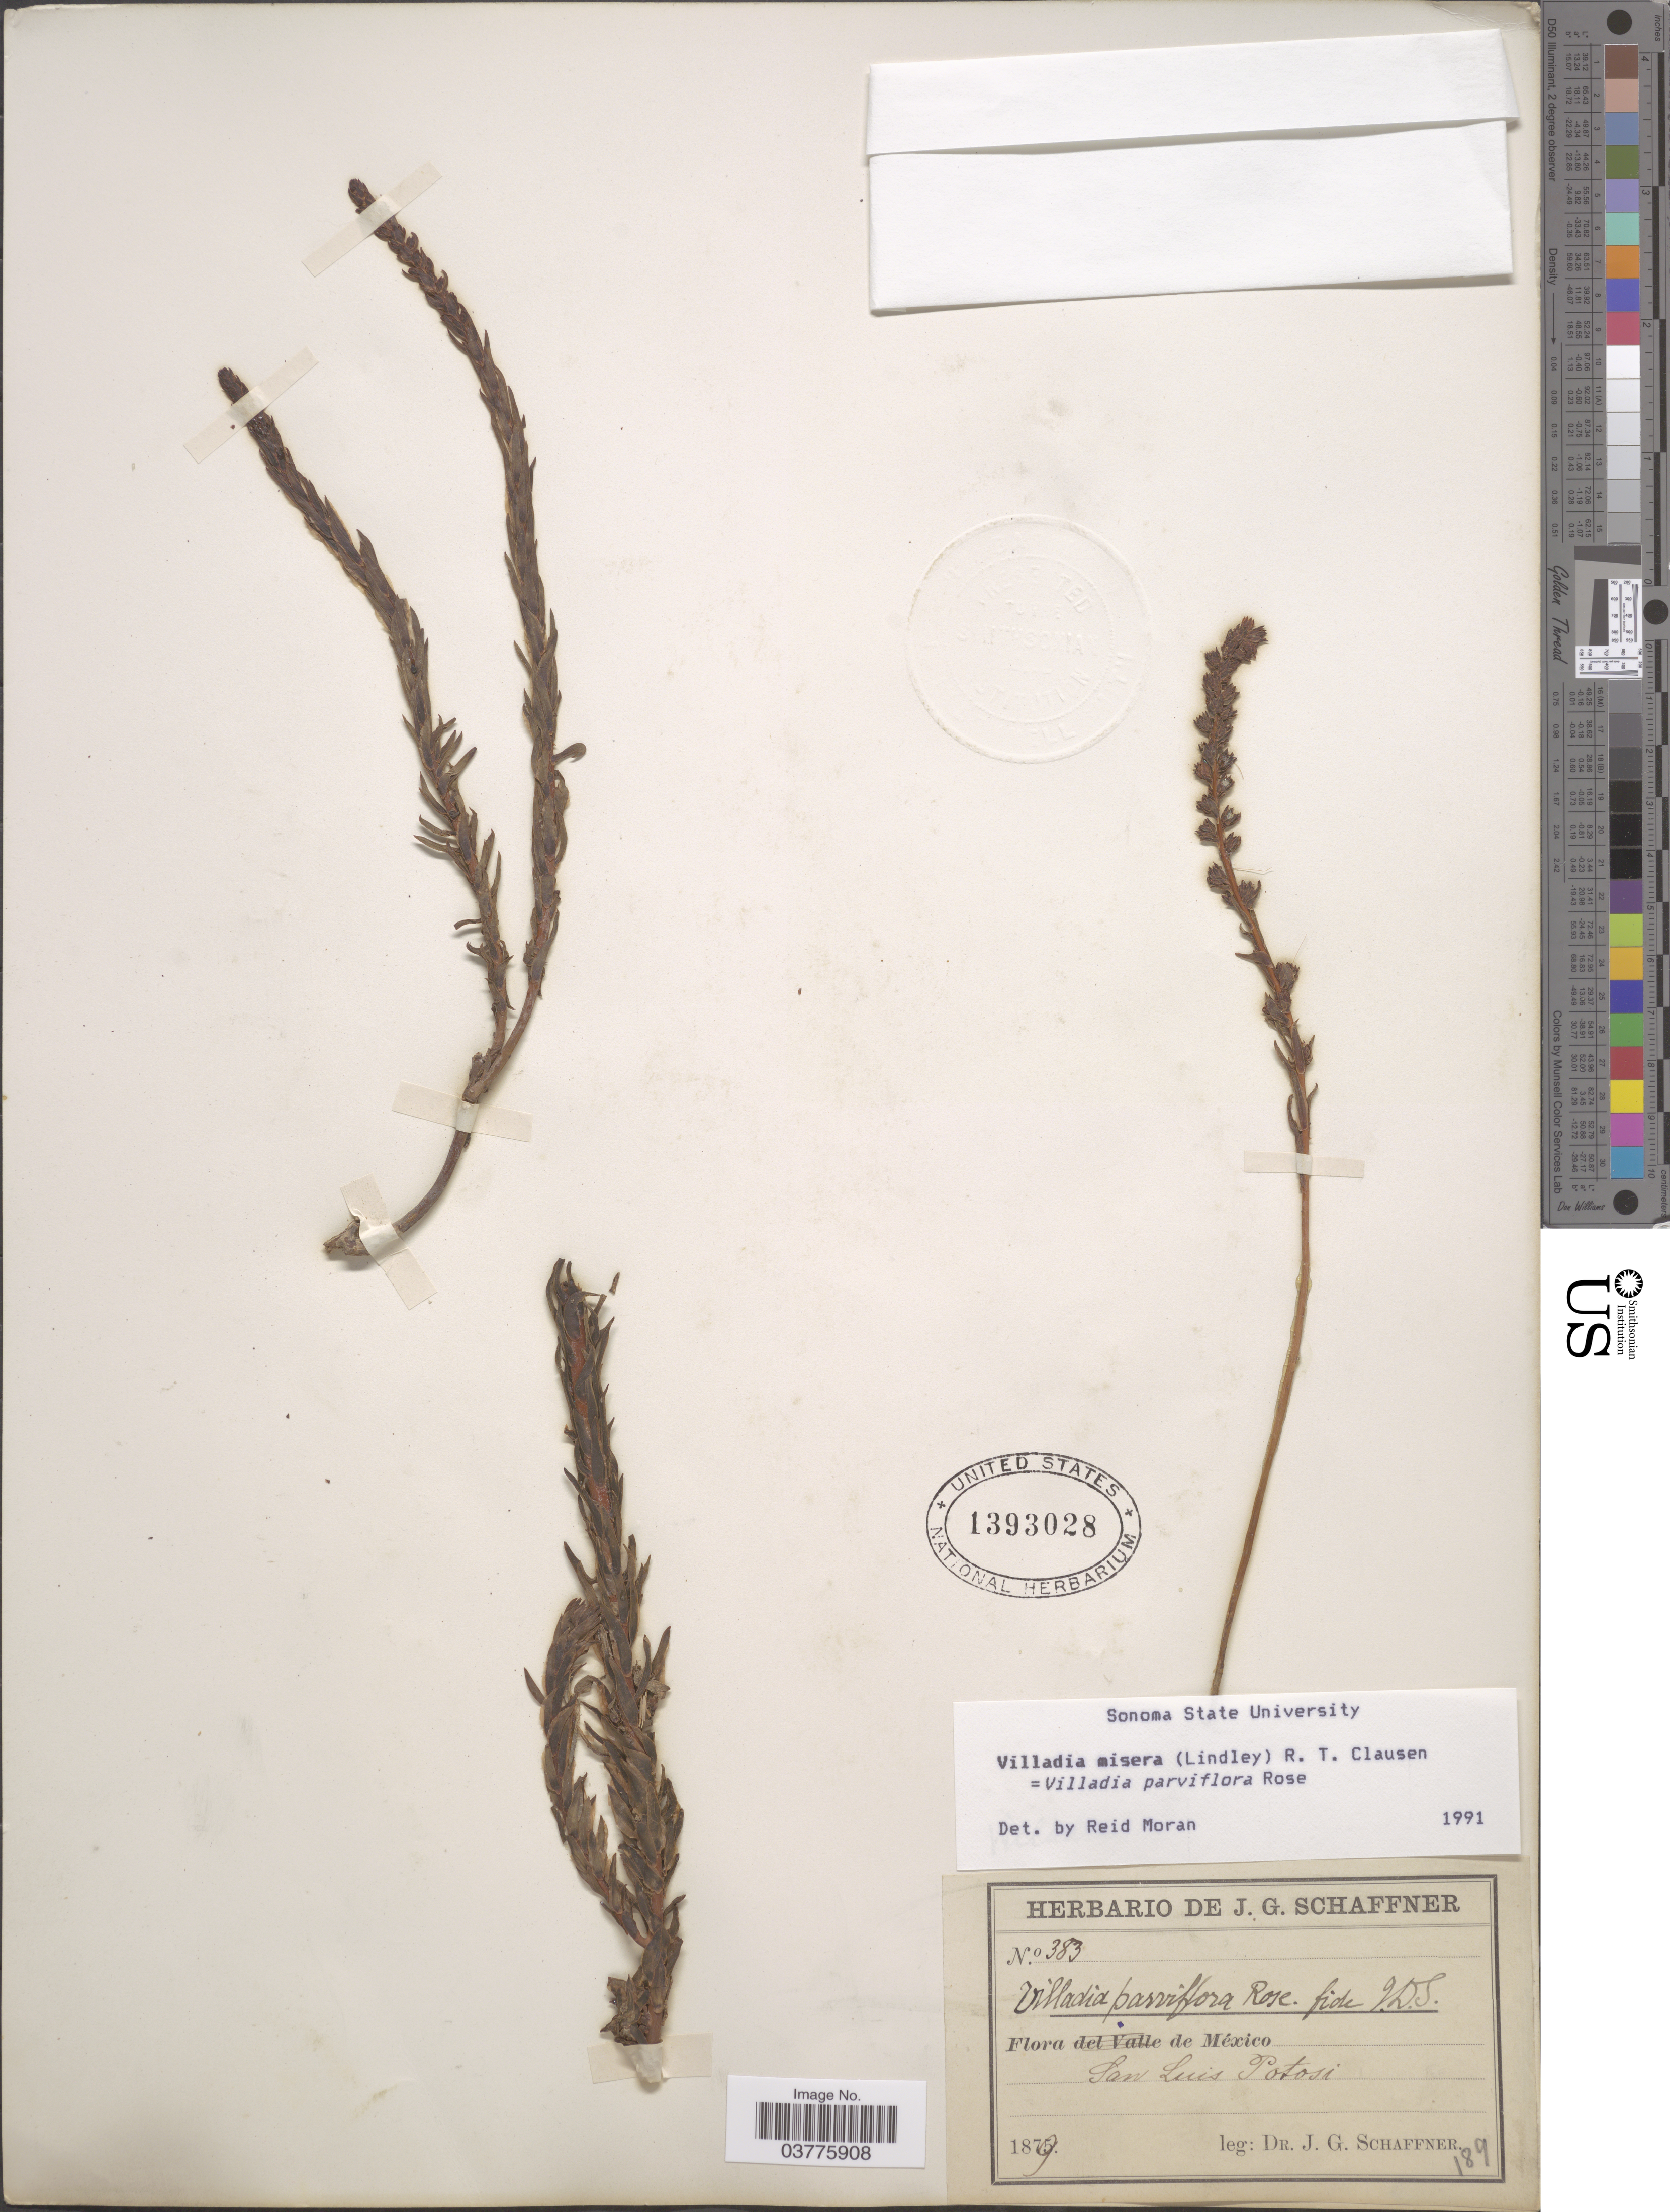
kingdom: Plantae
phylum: Tracheophyta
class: Magnoliopsida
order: Saxifragales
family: Crassulaceae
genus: Villadia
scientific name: Villadia parviflora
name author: (Hemsl.) Rose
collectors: J. G. Schaffner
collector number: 383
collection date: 1879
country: Mexico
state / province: San Luis Potosí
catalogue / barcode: US 1393028